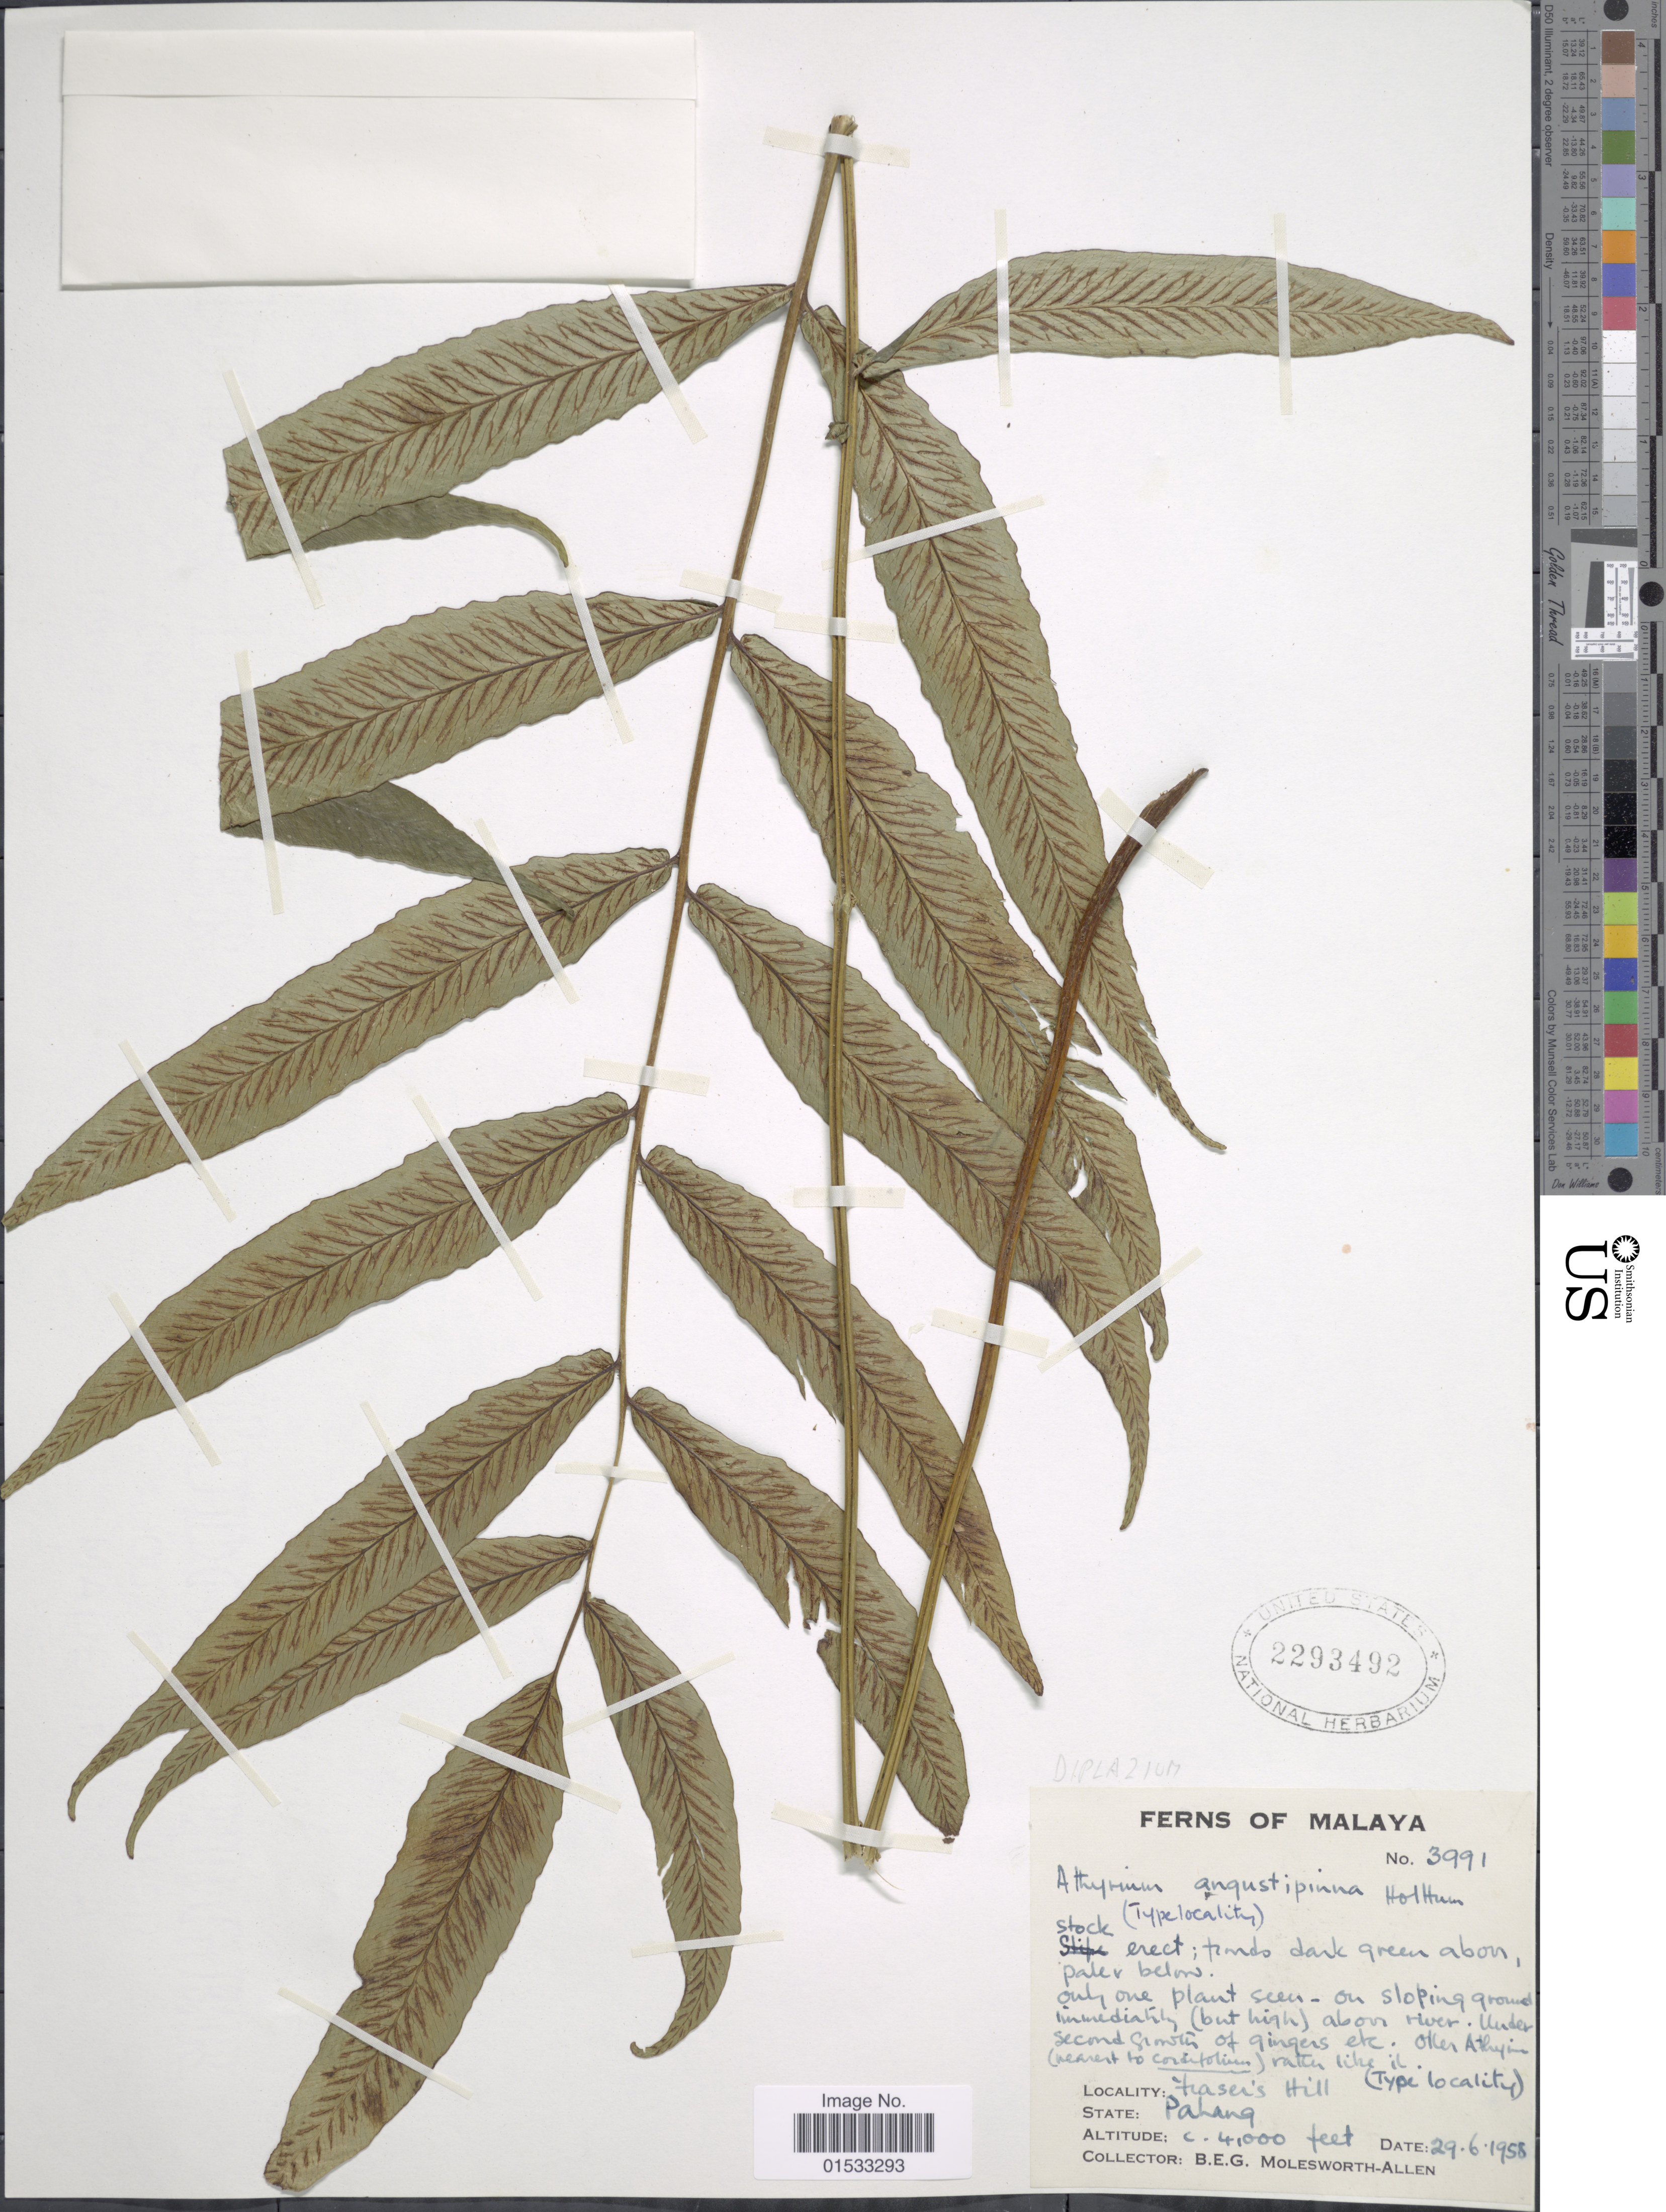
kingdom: Plantae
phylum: Tracheophyta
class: Polypodiopsida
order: Polypodiales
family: Athyriaceae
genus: Diplazium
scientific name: Diplazium angustipinna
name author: (Holttum) Holttum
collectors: B. E. G. Molesworth-Allen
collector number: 3991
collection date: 1958-06-29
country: Malaysia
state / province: Pahang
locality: Fraser Hill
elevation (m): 1219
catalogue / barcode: US 2293492